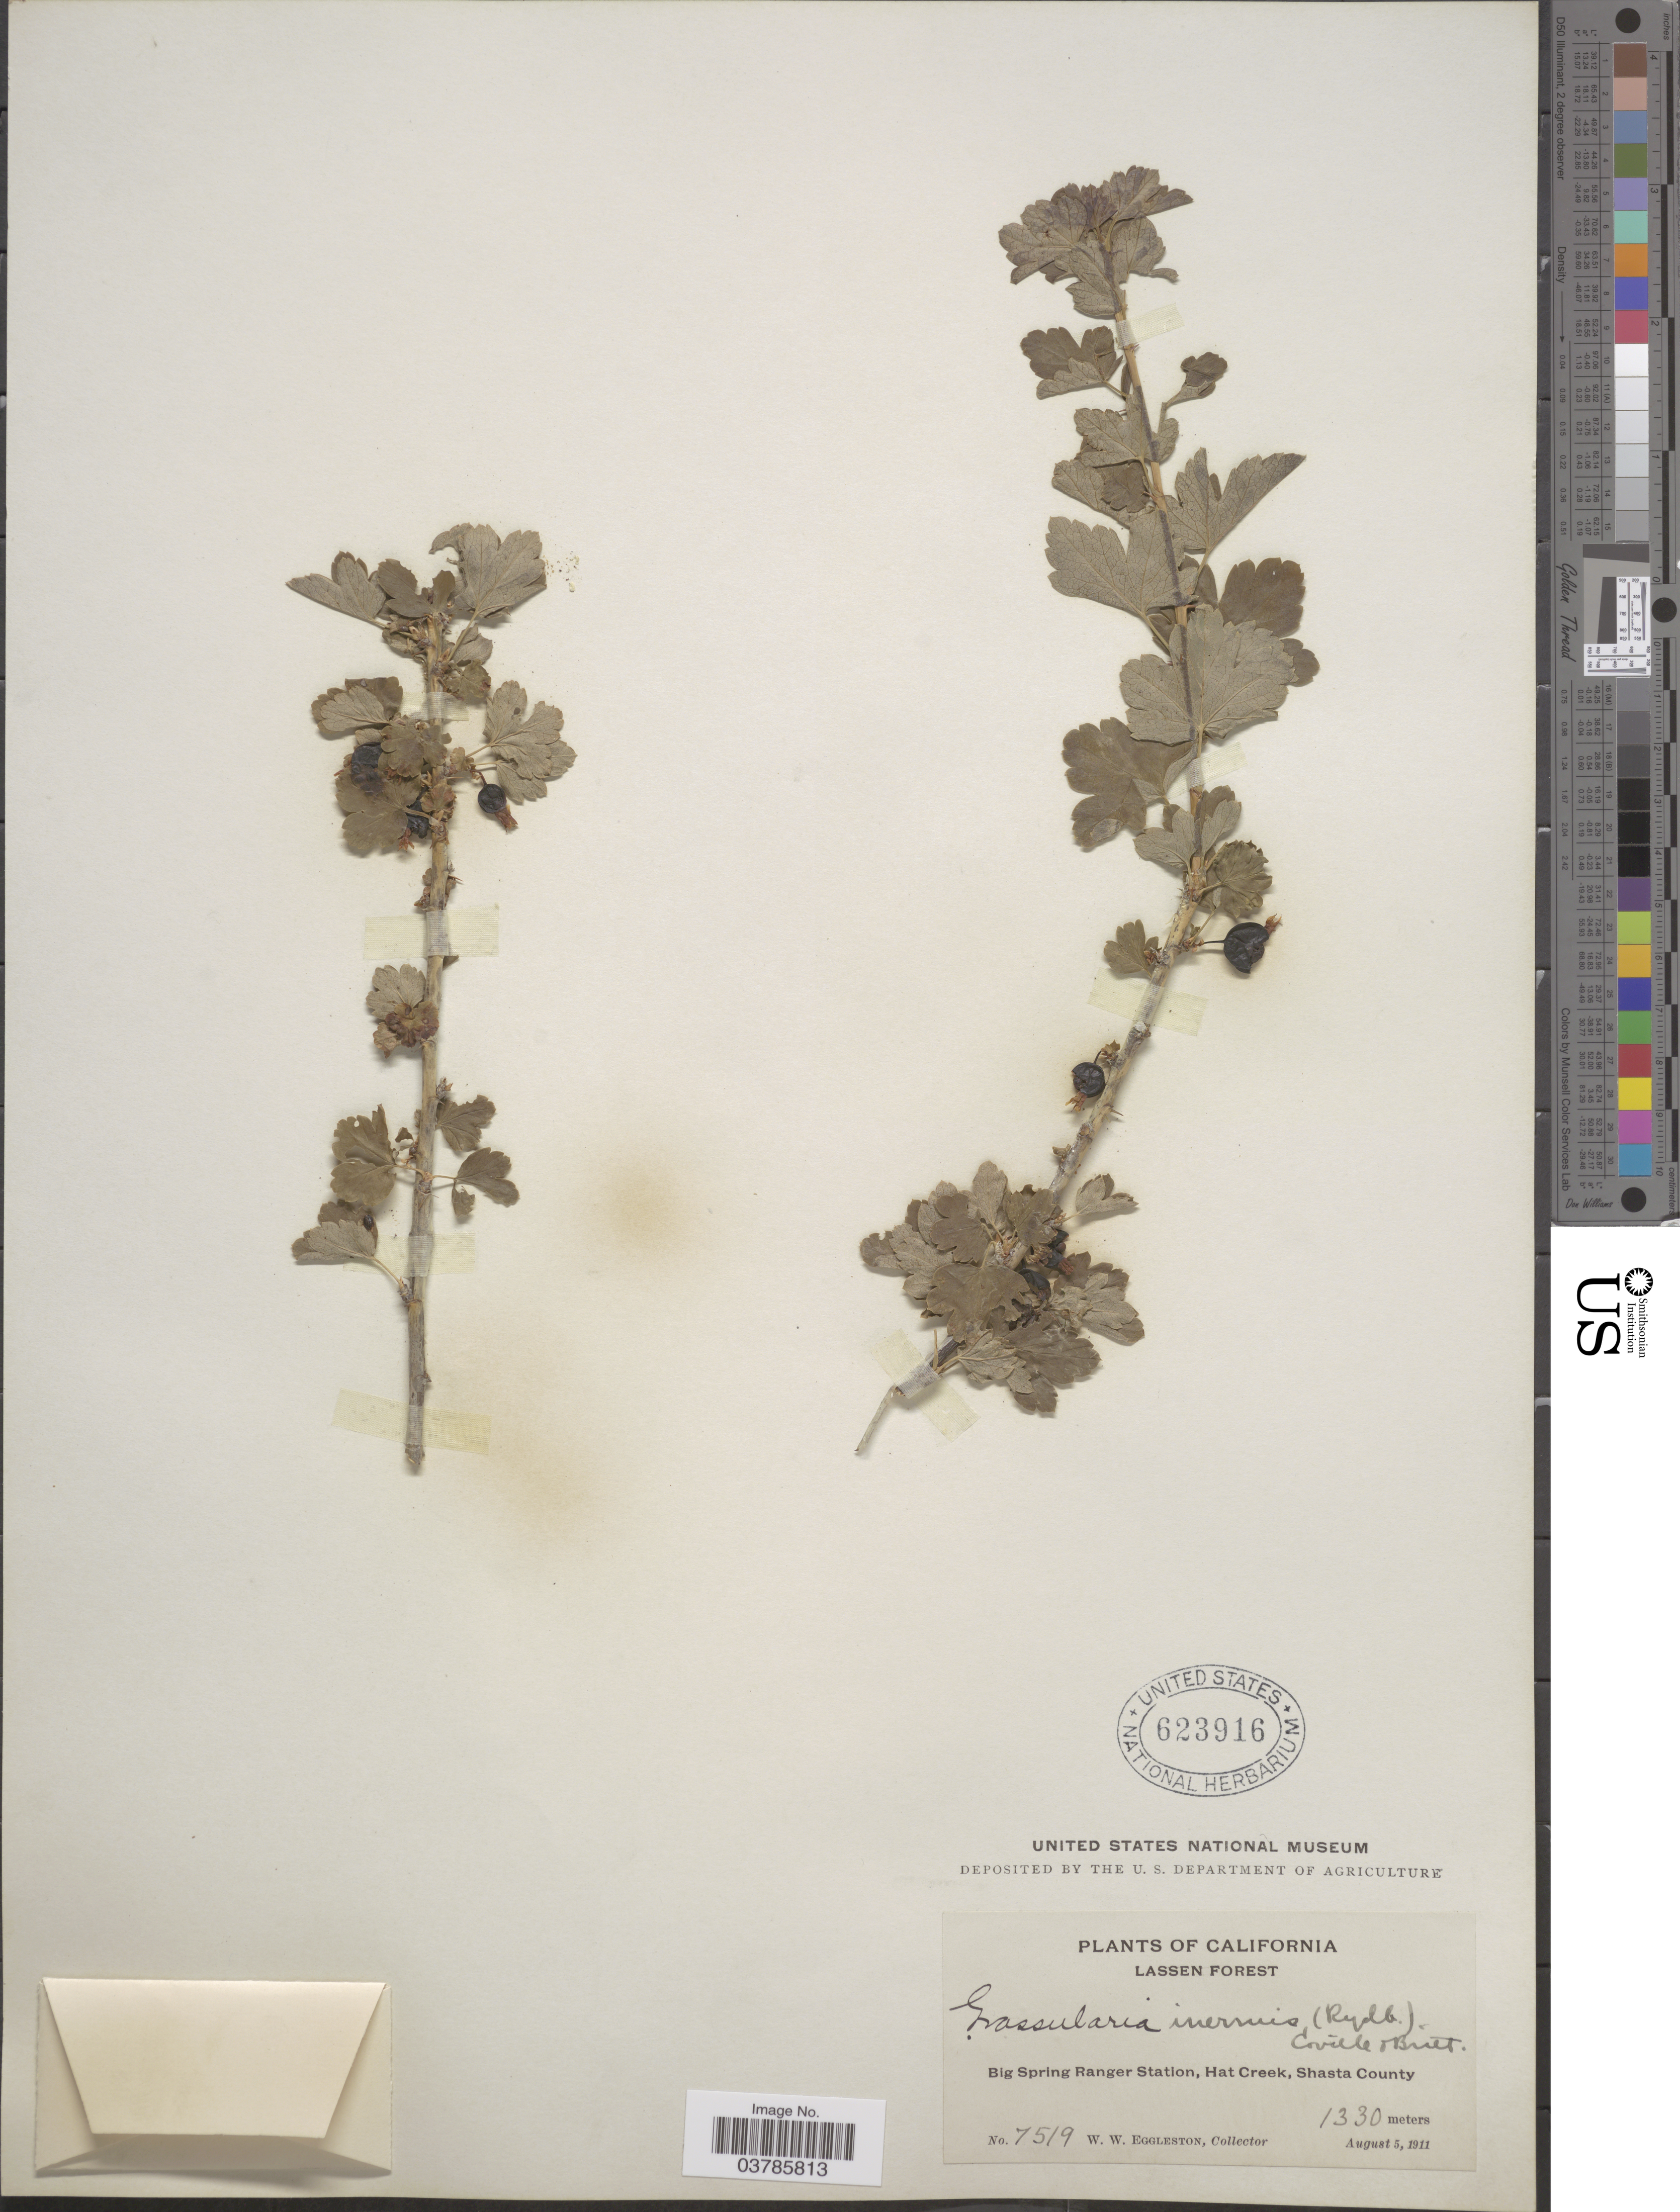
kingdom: Plantae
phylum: Tracheophyta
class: Magnoliopsida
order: Saxifragales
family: Grossulariaceae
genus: Ribes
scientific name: Ribes inerme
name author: Rydb.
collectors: W. W. Eggleston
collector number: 7519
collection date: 1911-08-05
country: United States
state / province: California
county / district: Shasta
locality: Lassen Forest. Big Spring Ranger Station, Hat Creek, Shasta County.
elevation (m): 1330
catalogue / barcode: US 623916